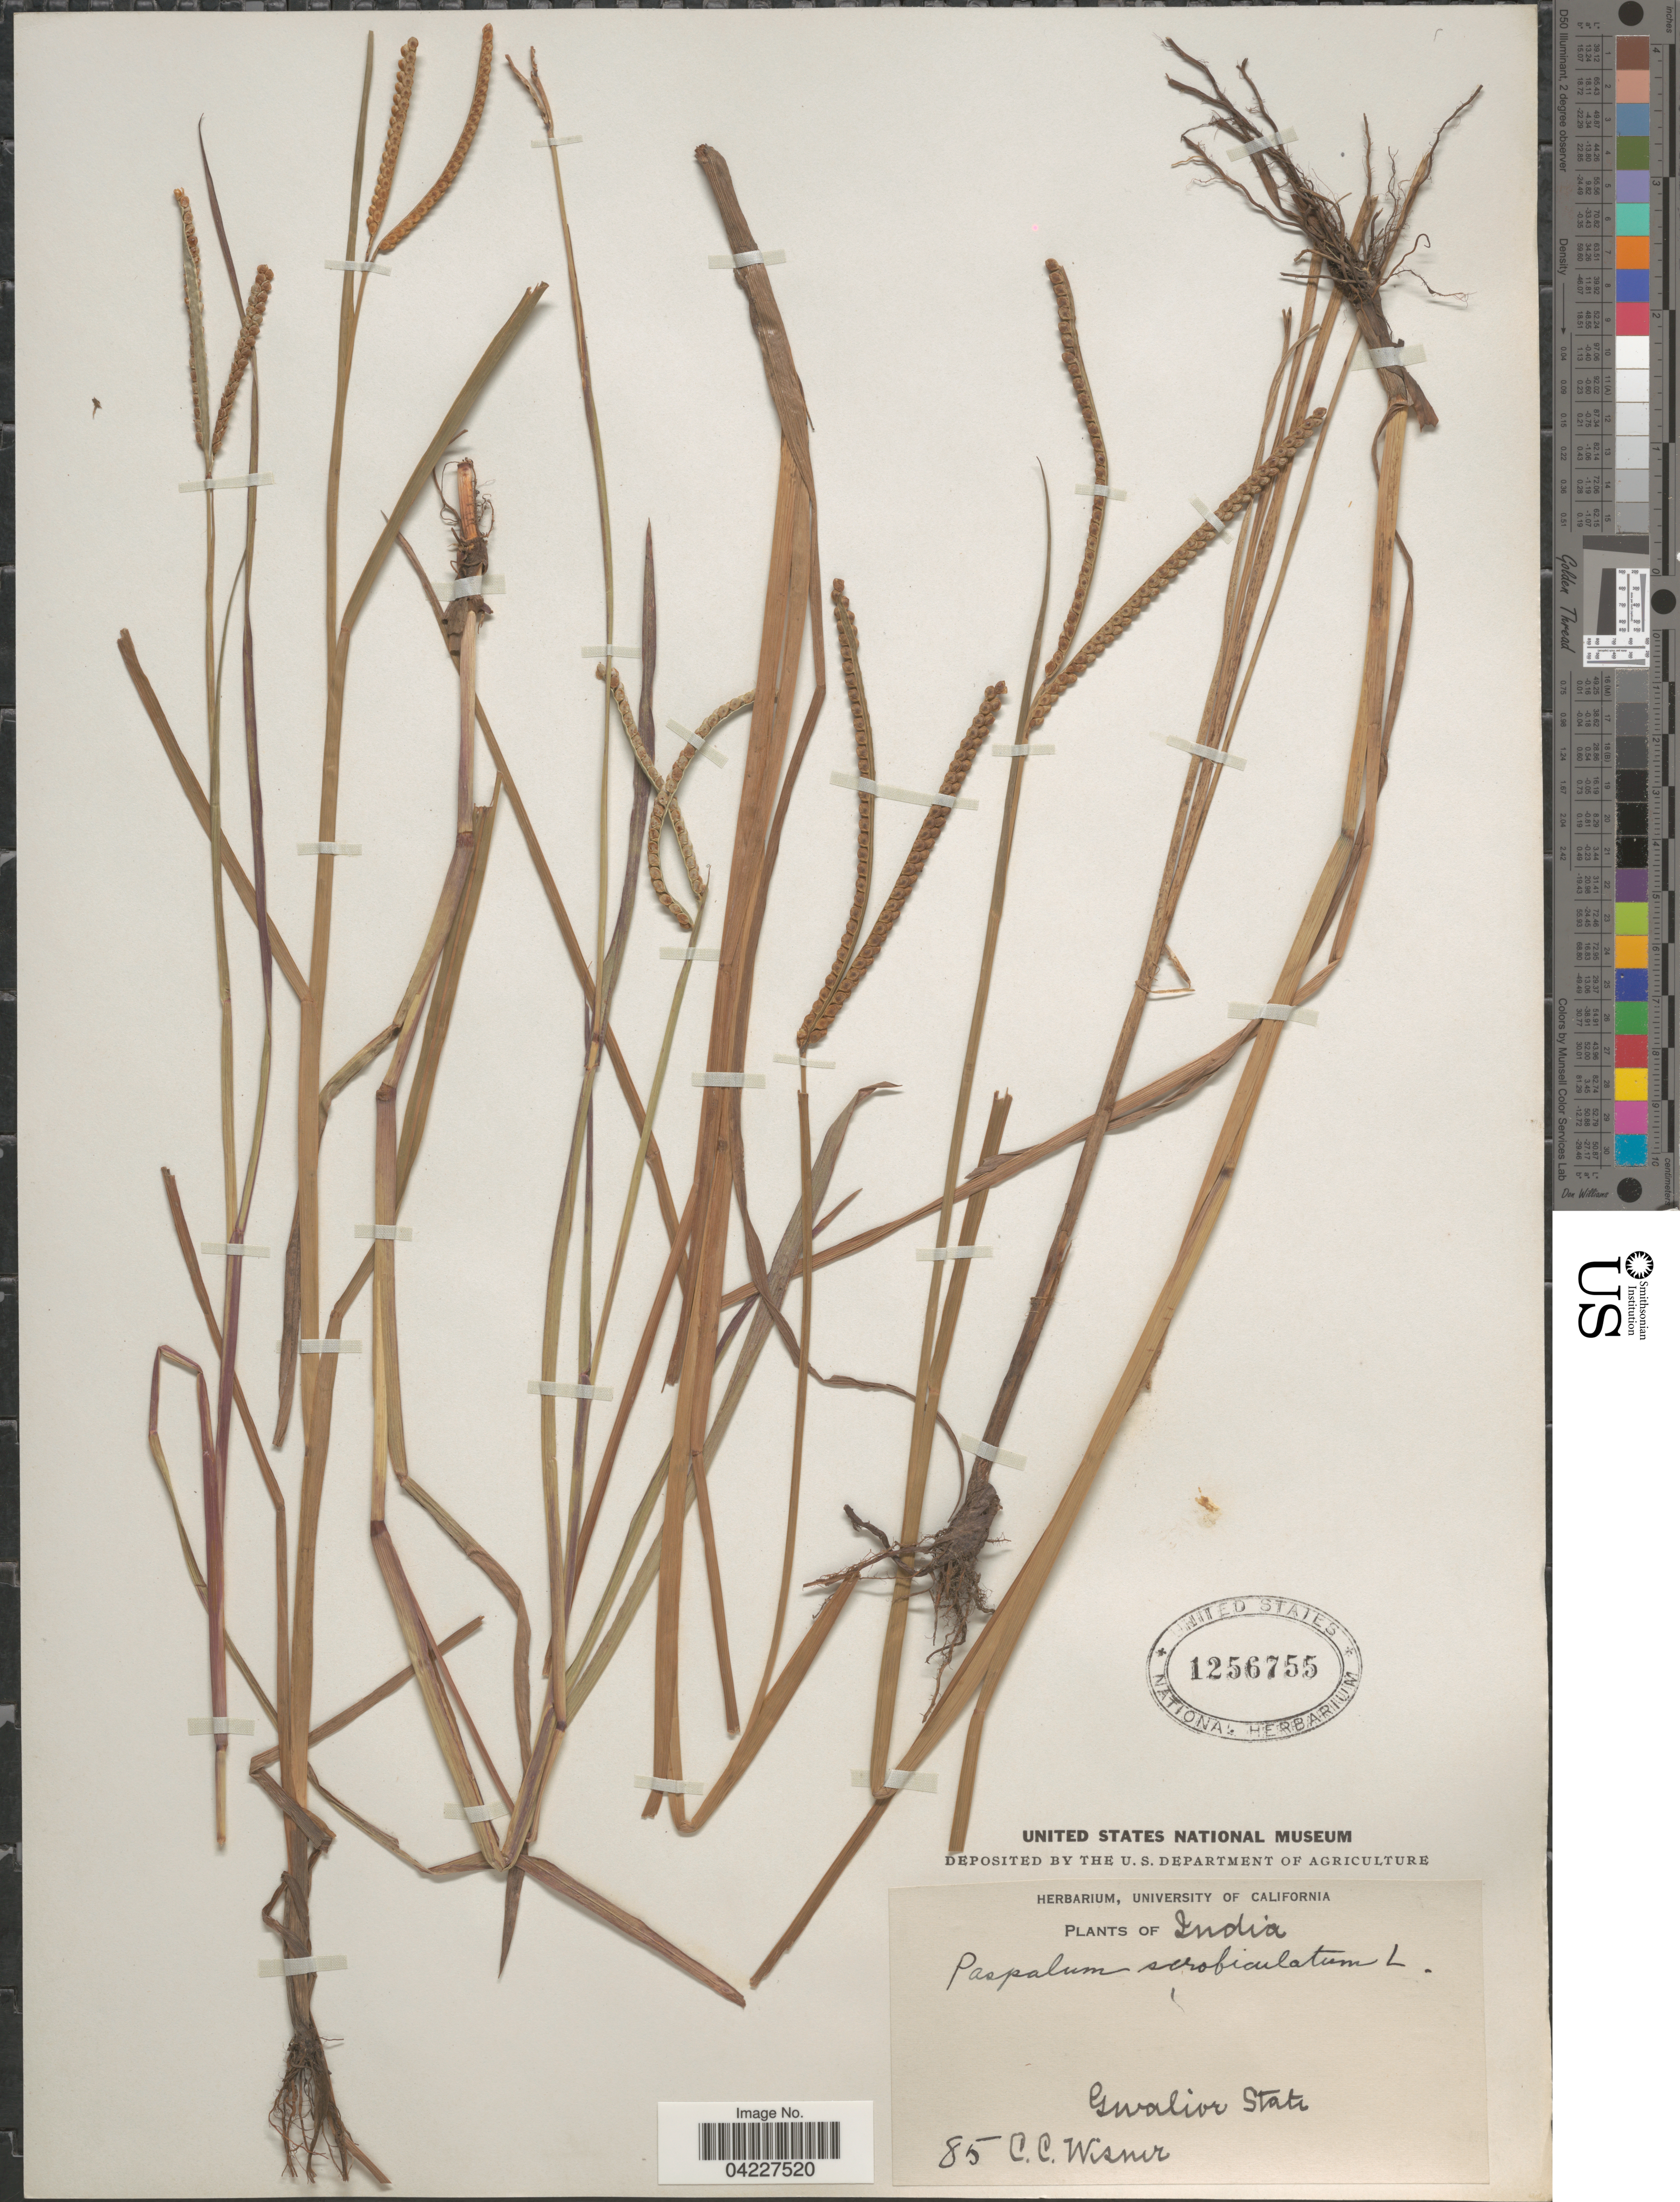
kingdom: Plantae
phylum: Tracheophyta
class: Liliopsida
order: Poales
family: Poaceae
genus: Paspalum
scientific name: Paspalum scrobiculatum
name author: L.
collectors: C. Wisner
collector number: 85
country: India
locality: Gwalior State.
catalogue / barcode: US 1256755